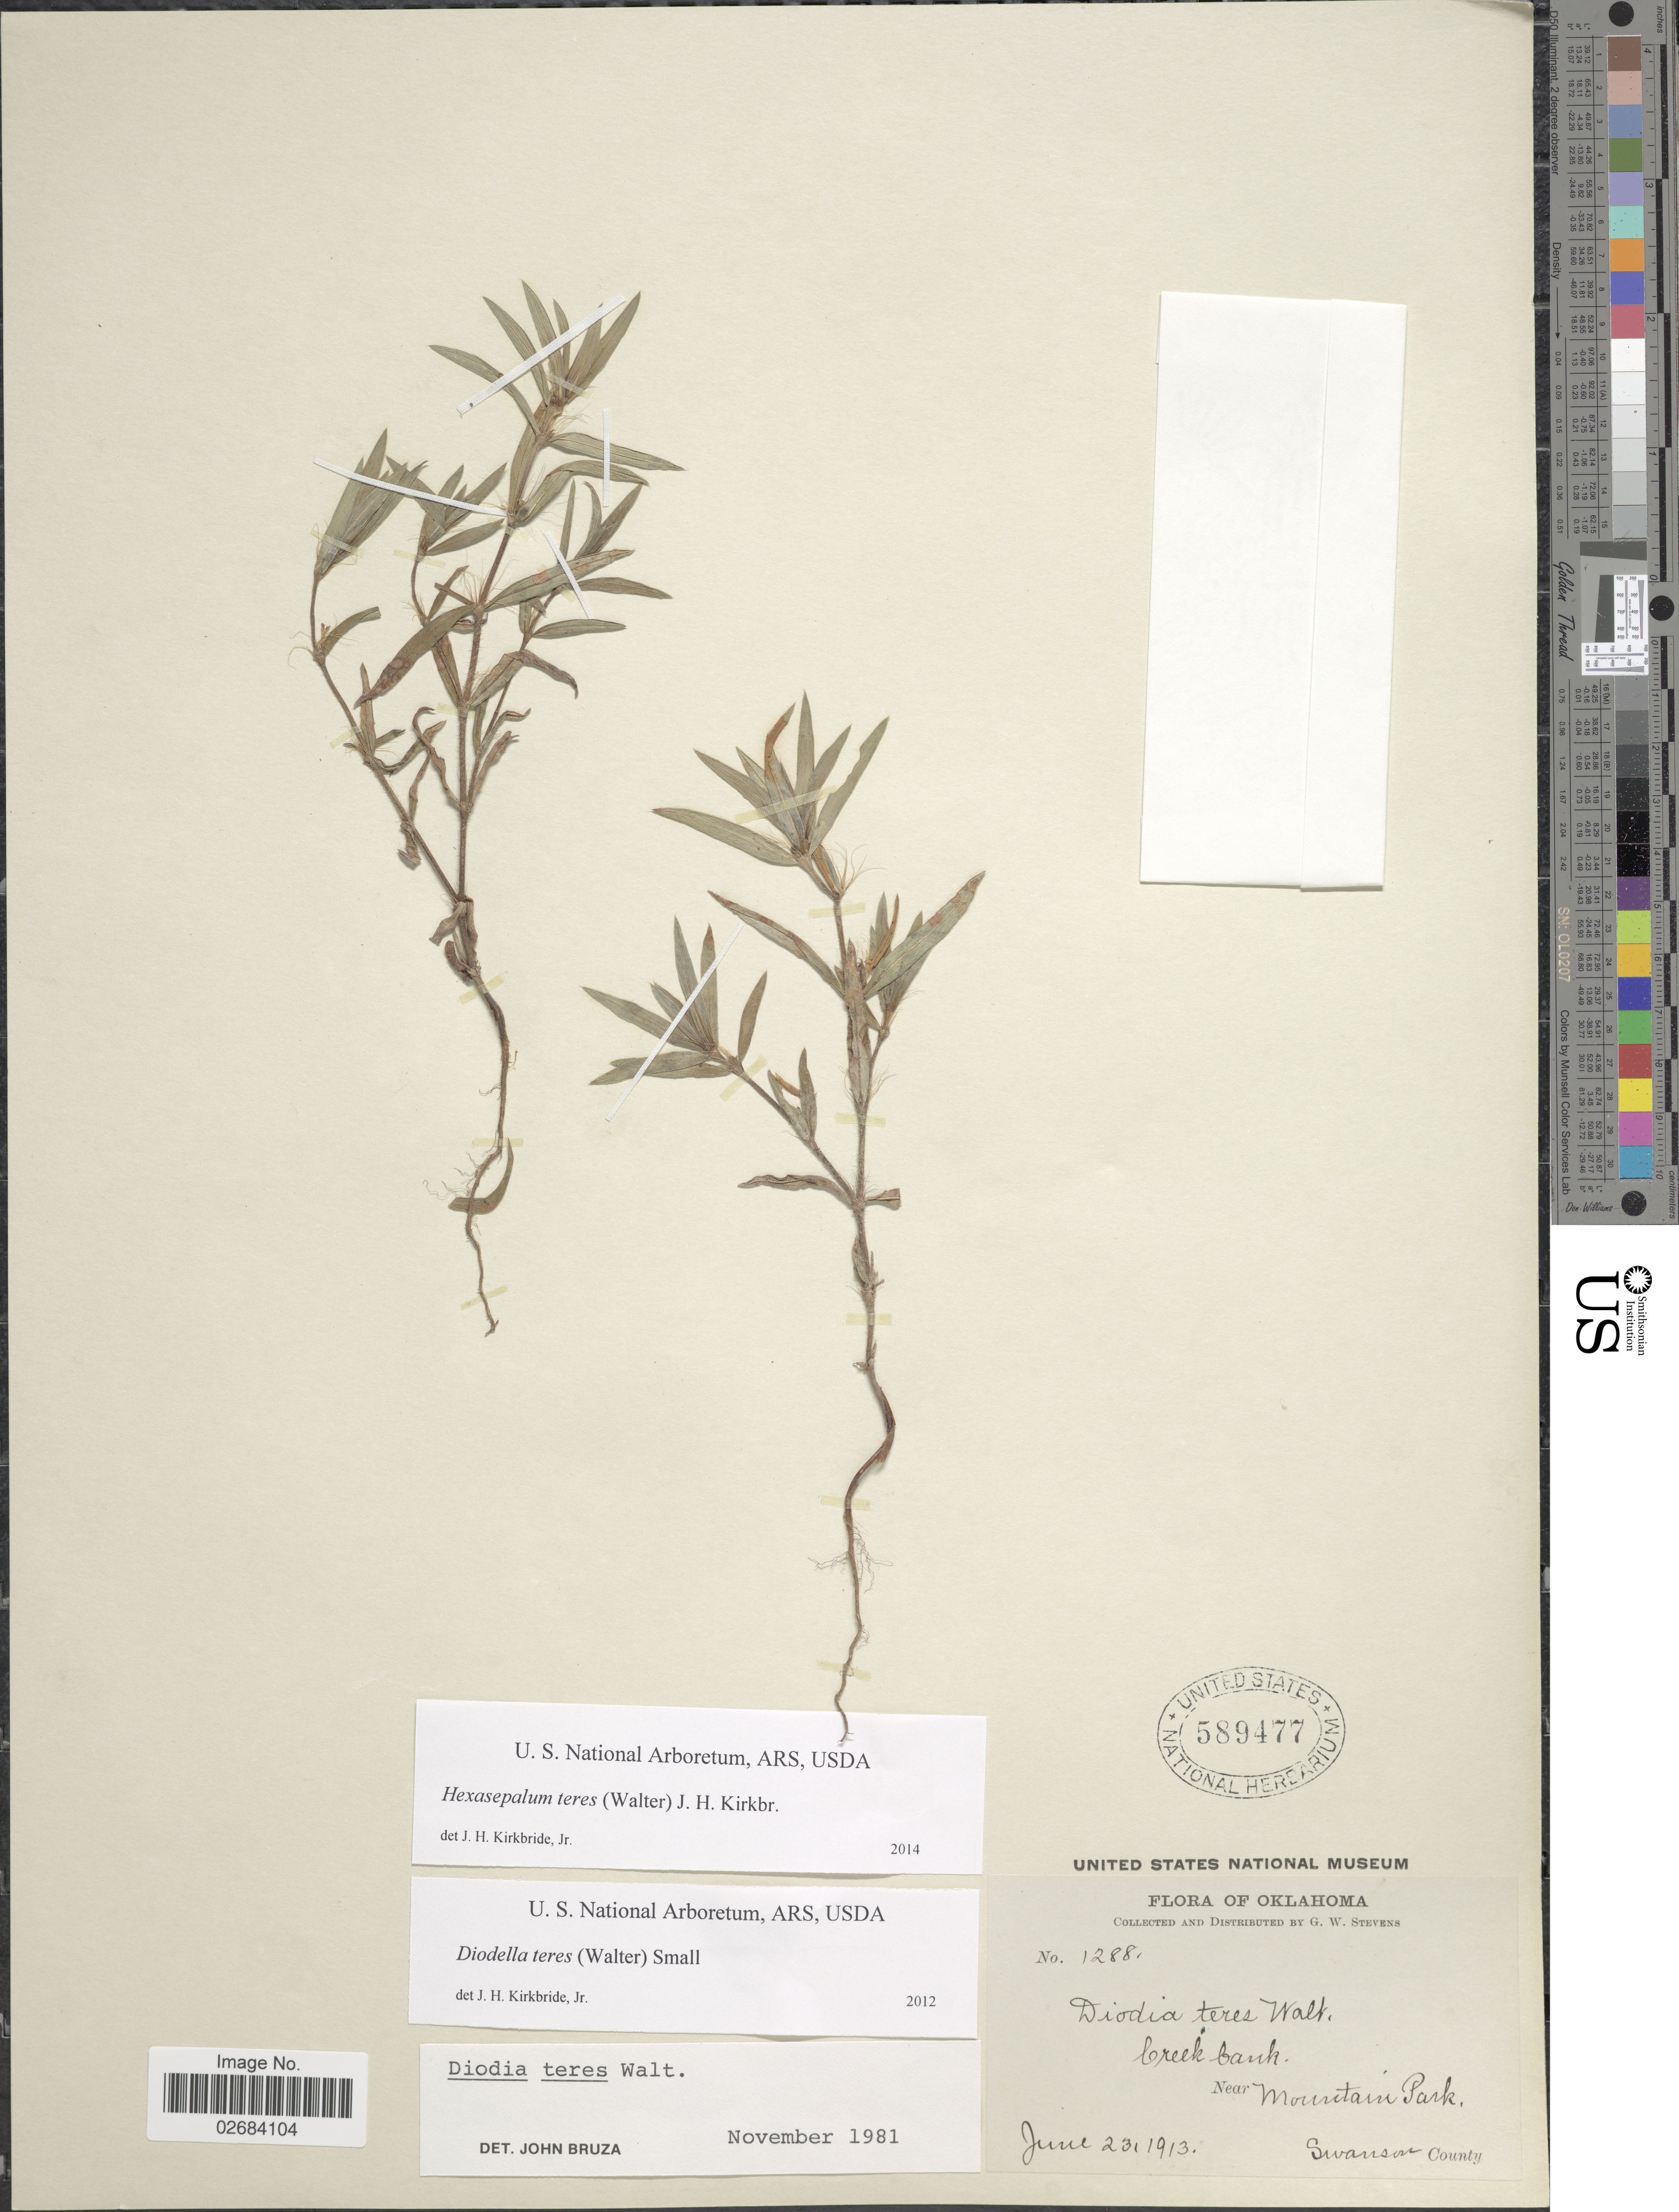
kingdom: Plantae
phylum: Tracheophyta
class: Magnoliopsida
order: Gentianales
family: Rubiaceae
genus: Diodia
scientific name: Diodia teres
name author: Walter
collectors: G. W. Stevens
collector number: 1288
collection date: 1913-06-23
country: United States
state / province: Oklahoma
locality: Creek bank, near Mountain Park, Swanson County.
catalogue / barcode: US 589477